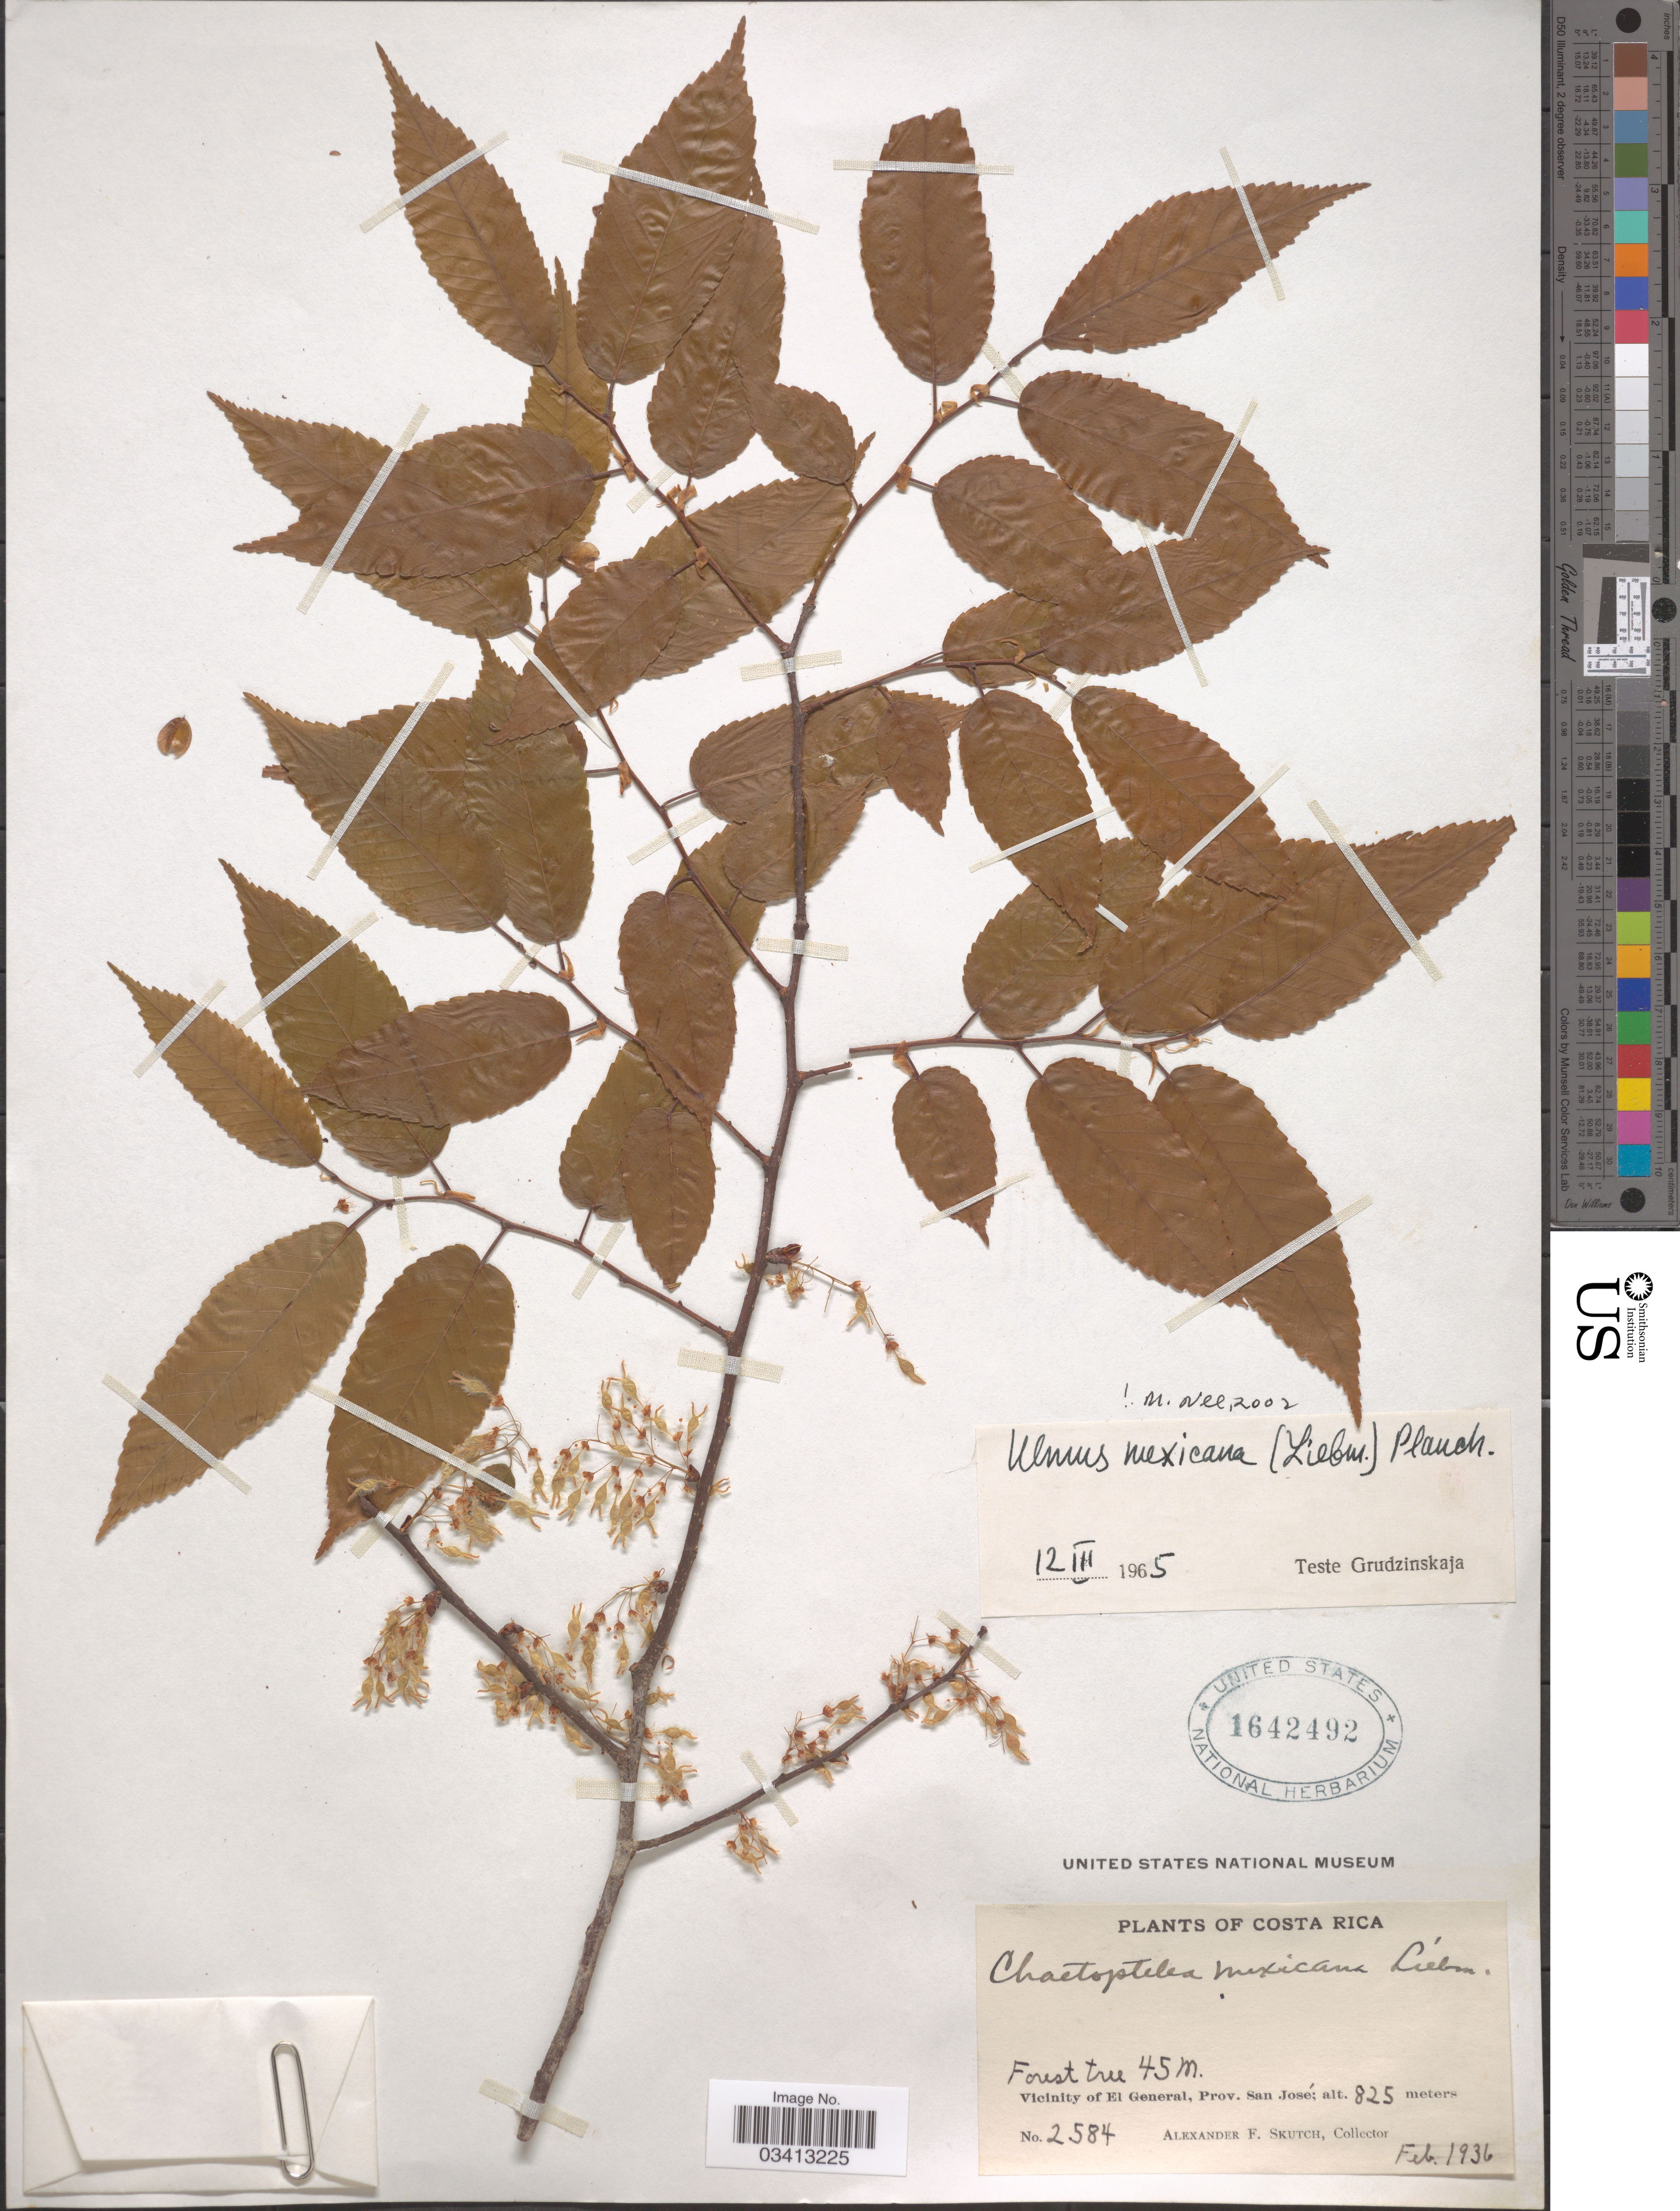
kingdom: Plantae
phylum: Tracheophyta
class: Magnoliopsida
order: Rosales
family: Ulmaceae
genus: Ulmus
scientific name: Ulmus mexicana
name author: (Liebm.) Planch.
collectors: A. F. Skutch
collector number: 2584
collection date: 1936-02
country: Costa Rica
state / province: San José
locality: Vicinity of El General.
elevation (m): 825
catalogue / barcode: US 1642492